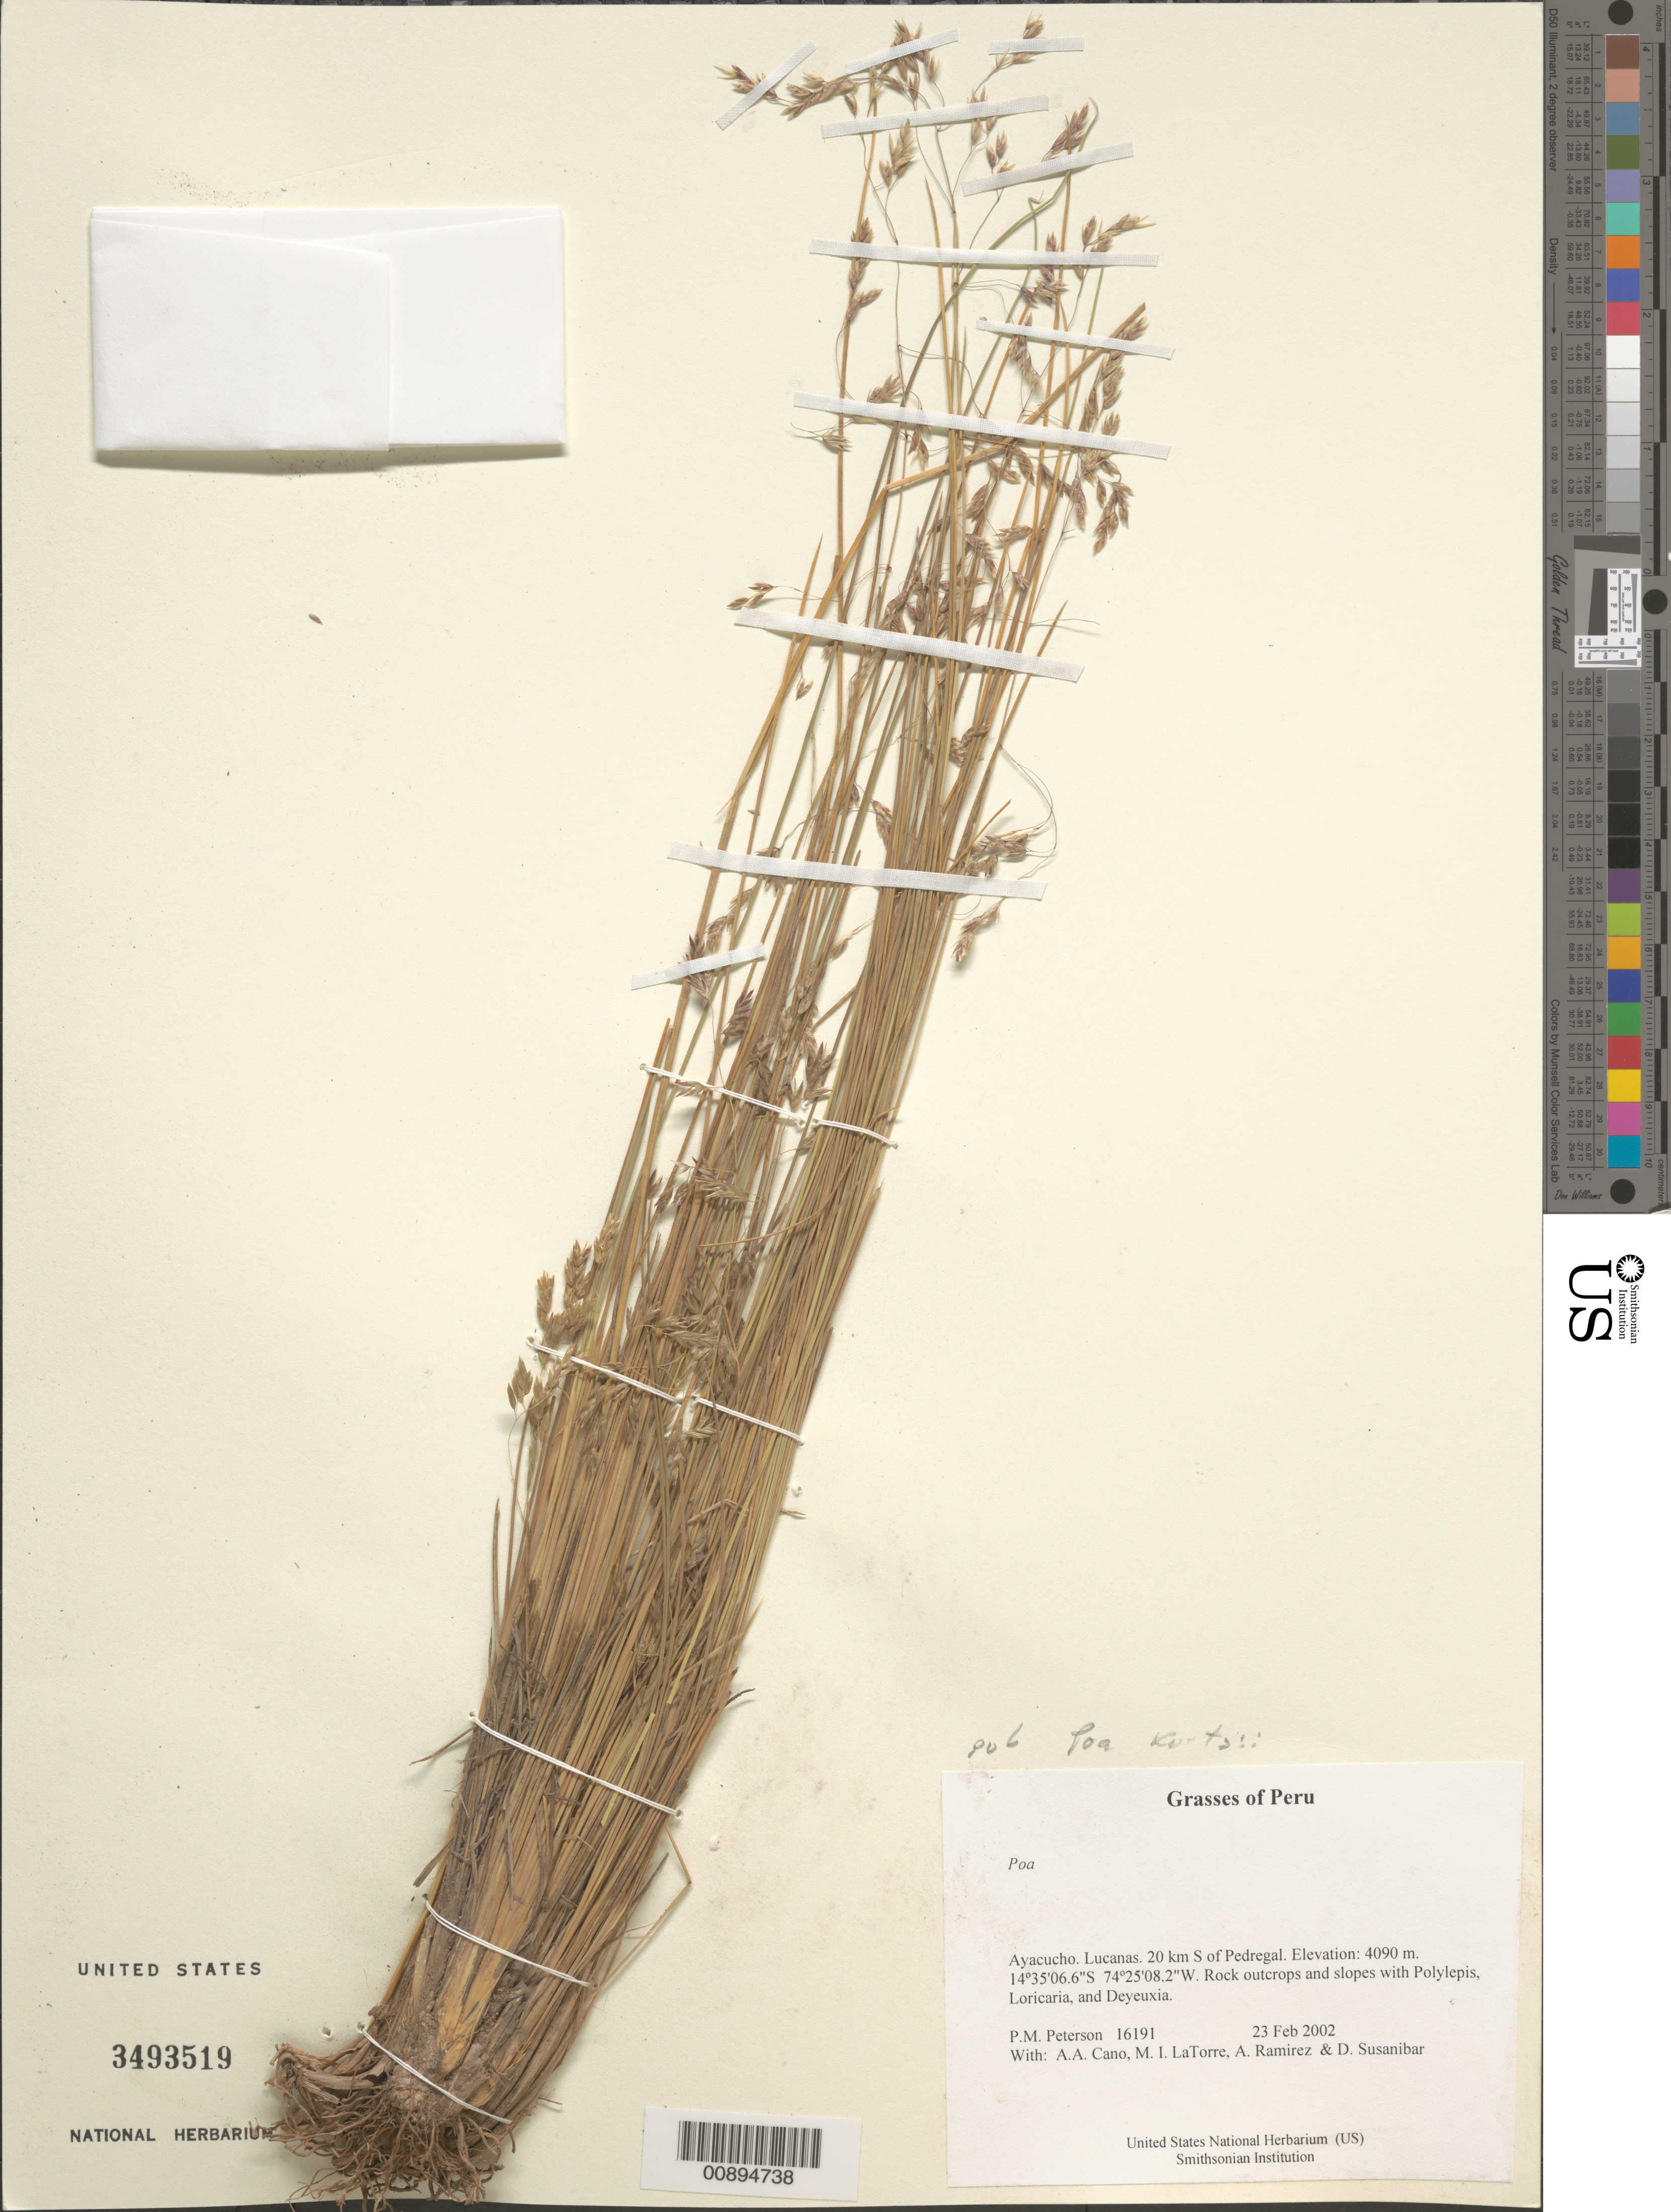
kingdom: Plantae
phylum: Tracheophyta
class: Liliopsida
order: Poales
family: Poaceae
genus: Poa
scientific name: Poa kurtzii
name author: R.E. Fr.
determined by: Soreng, Robert J., Research Associate (BOT), Smithsonian Institution - National Museum of Natural History (UNITED STATES)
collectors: P. M. Peterson, A. Cano, M. I. La Torre, A. Ramírez & D. Susanibar Cruz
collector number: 16191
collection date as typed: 23 Feb 2002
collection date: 2002-02-23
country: Peru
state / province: Ayacucho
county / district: Lucanas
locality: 20 km S of Pedregal.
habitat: Rock outcrops and slopes with Polylepis, Loricaria, and Deyeuxia.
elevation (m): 4090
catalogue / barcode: US 3493519